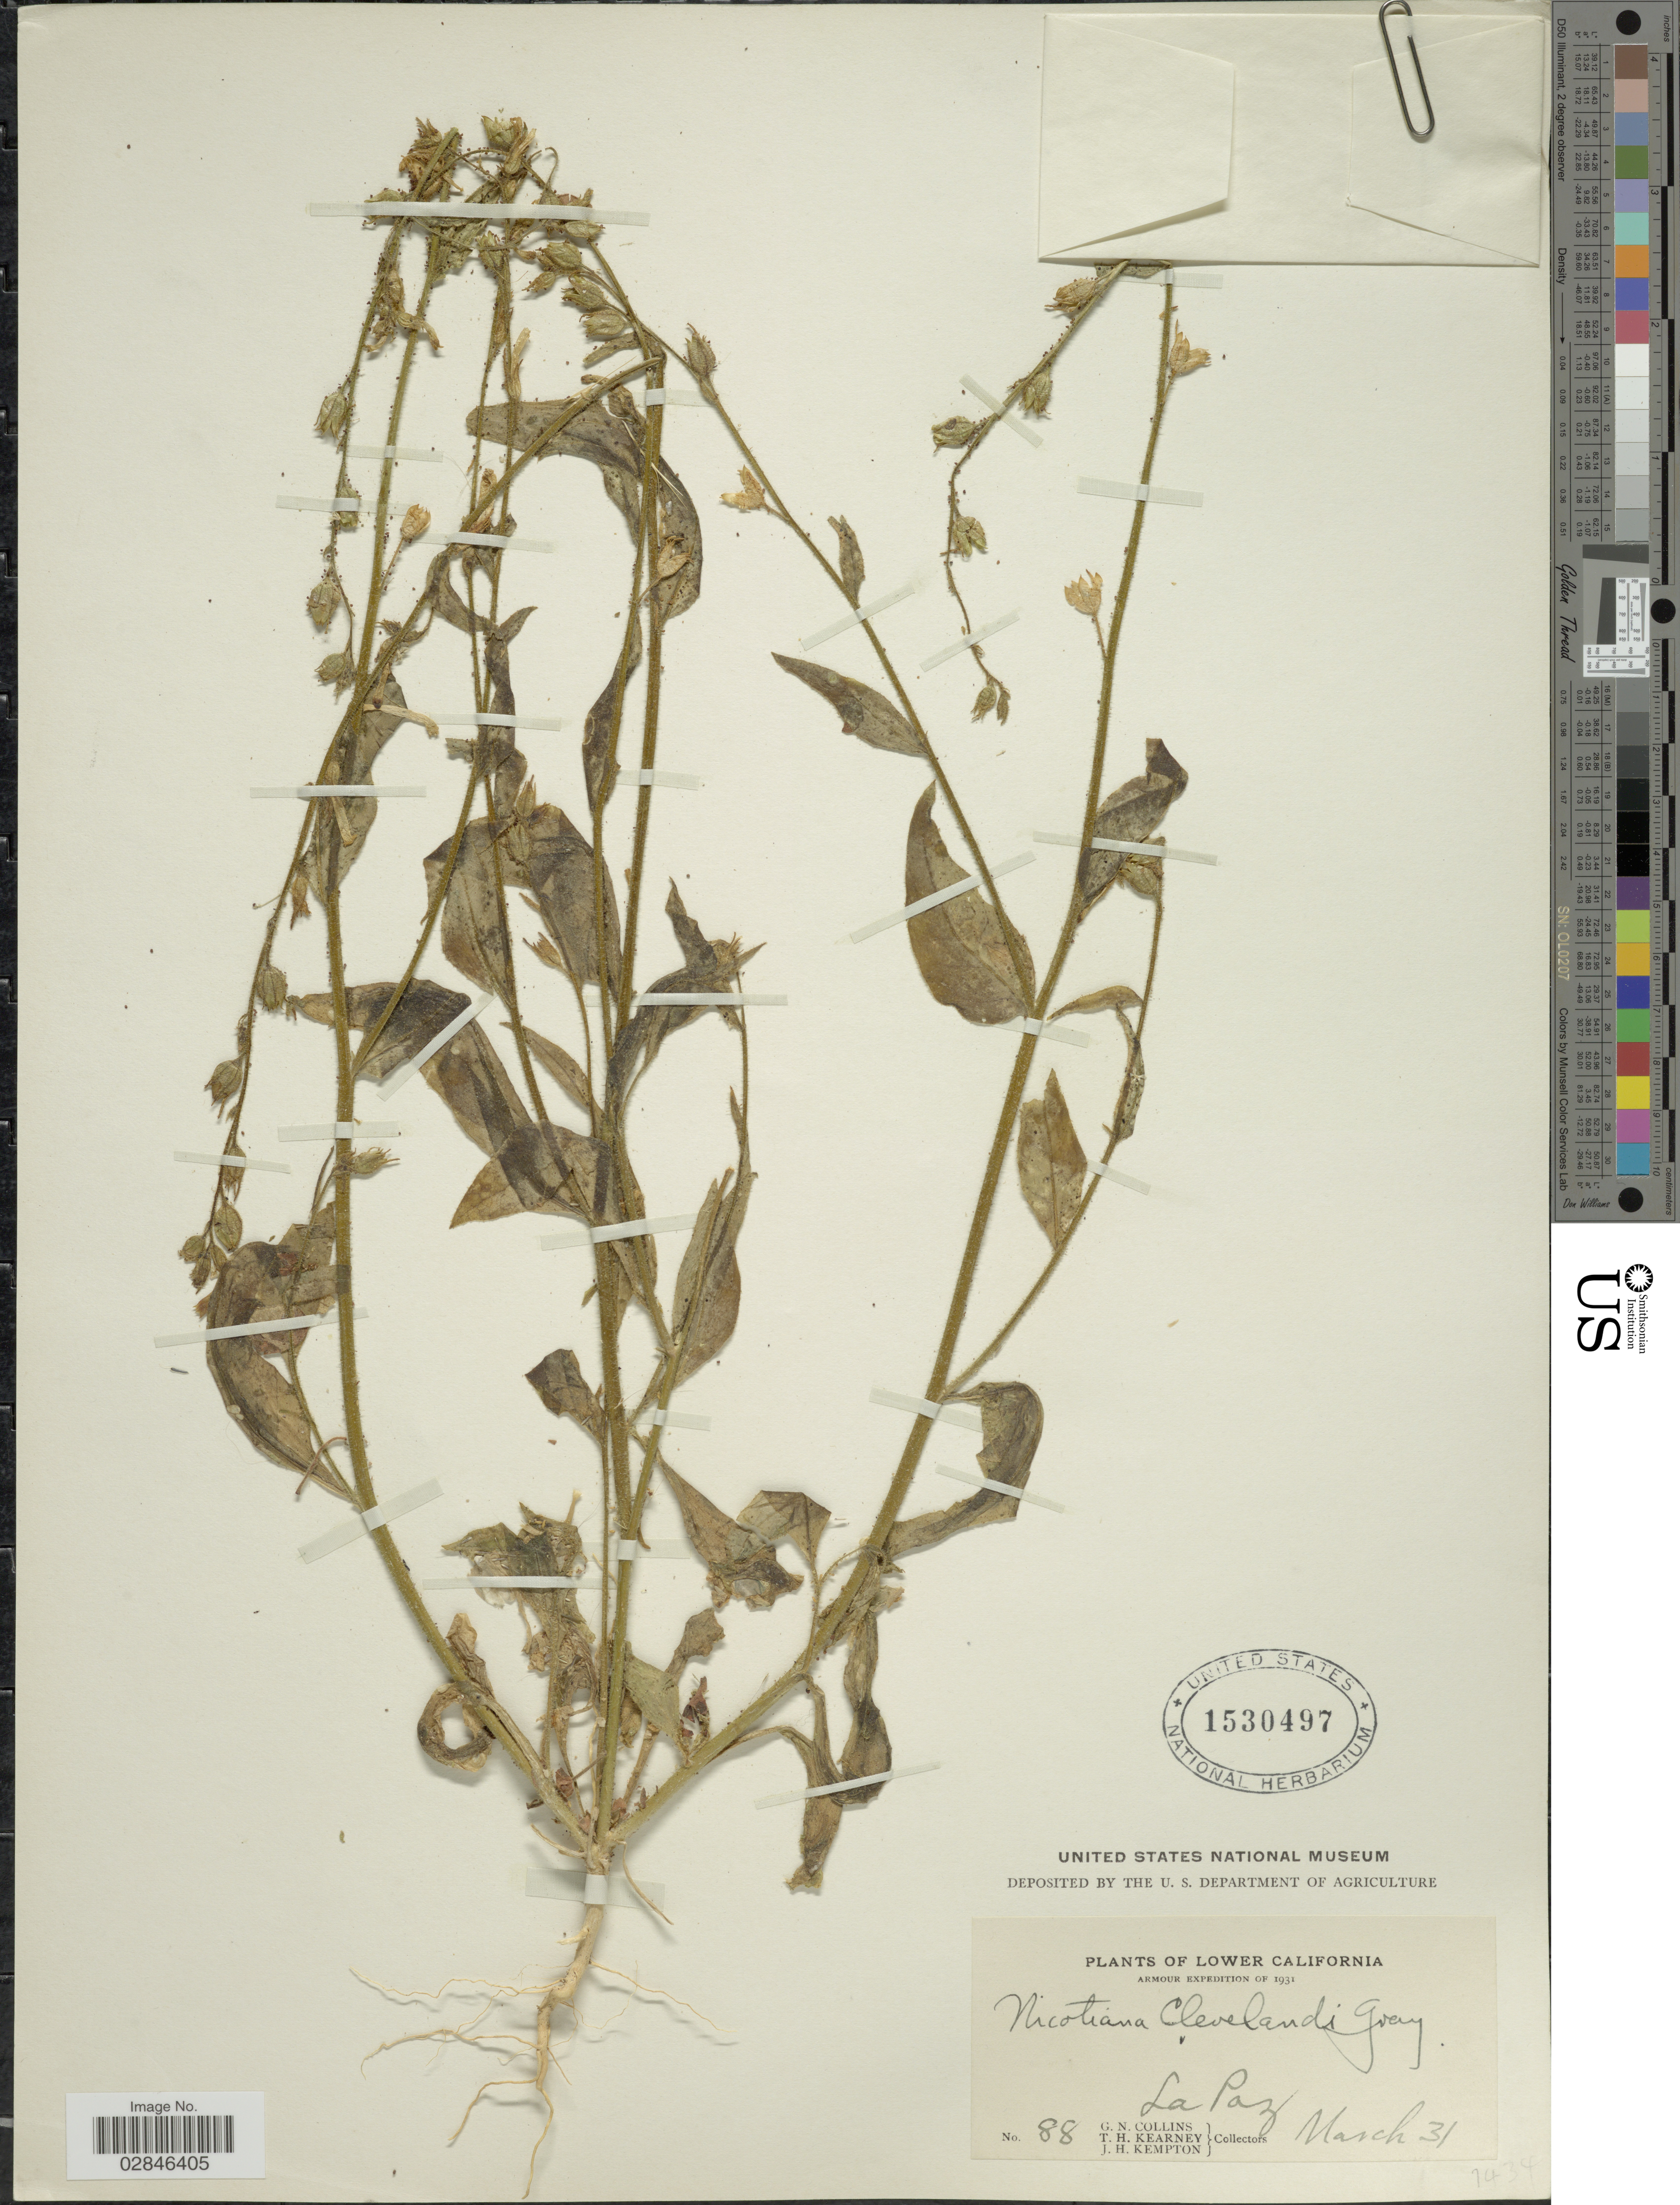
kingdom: Plantae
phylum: Tracheophyta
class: Magnoliopsida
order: Solanales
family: Solanaceae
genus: Nicotiana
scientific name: Nicotiana clevelandii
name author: A. Gray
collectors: G. Collins, T. H. Kearney & J. H. Kempton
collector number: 88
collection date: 1931-03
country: Mexico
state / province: Baja California Sur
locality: Lower California, La Paz.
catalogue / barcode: US 1530497